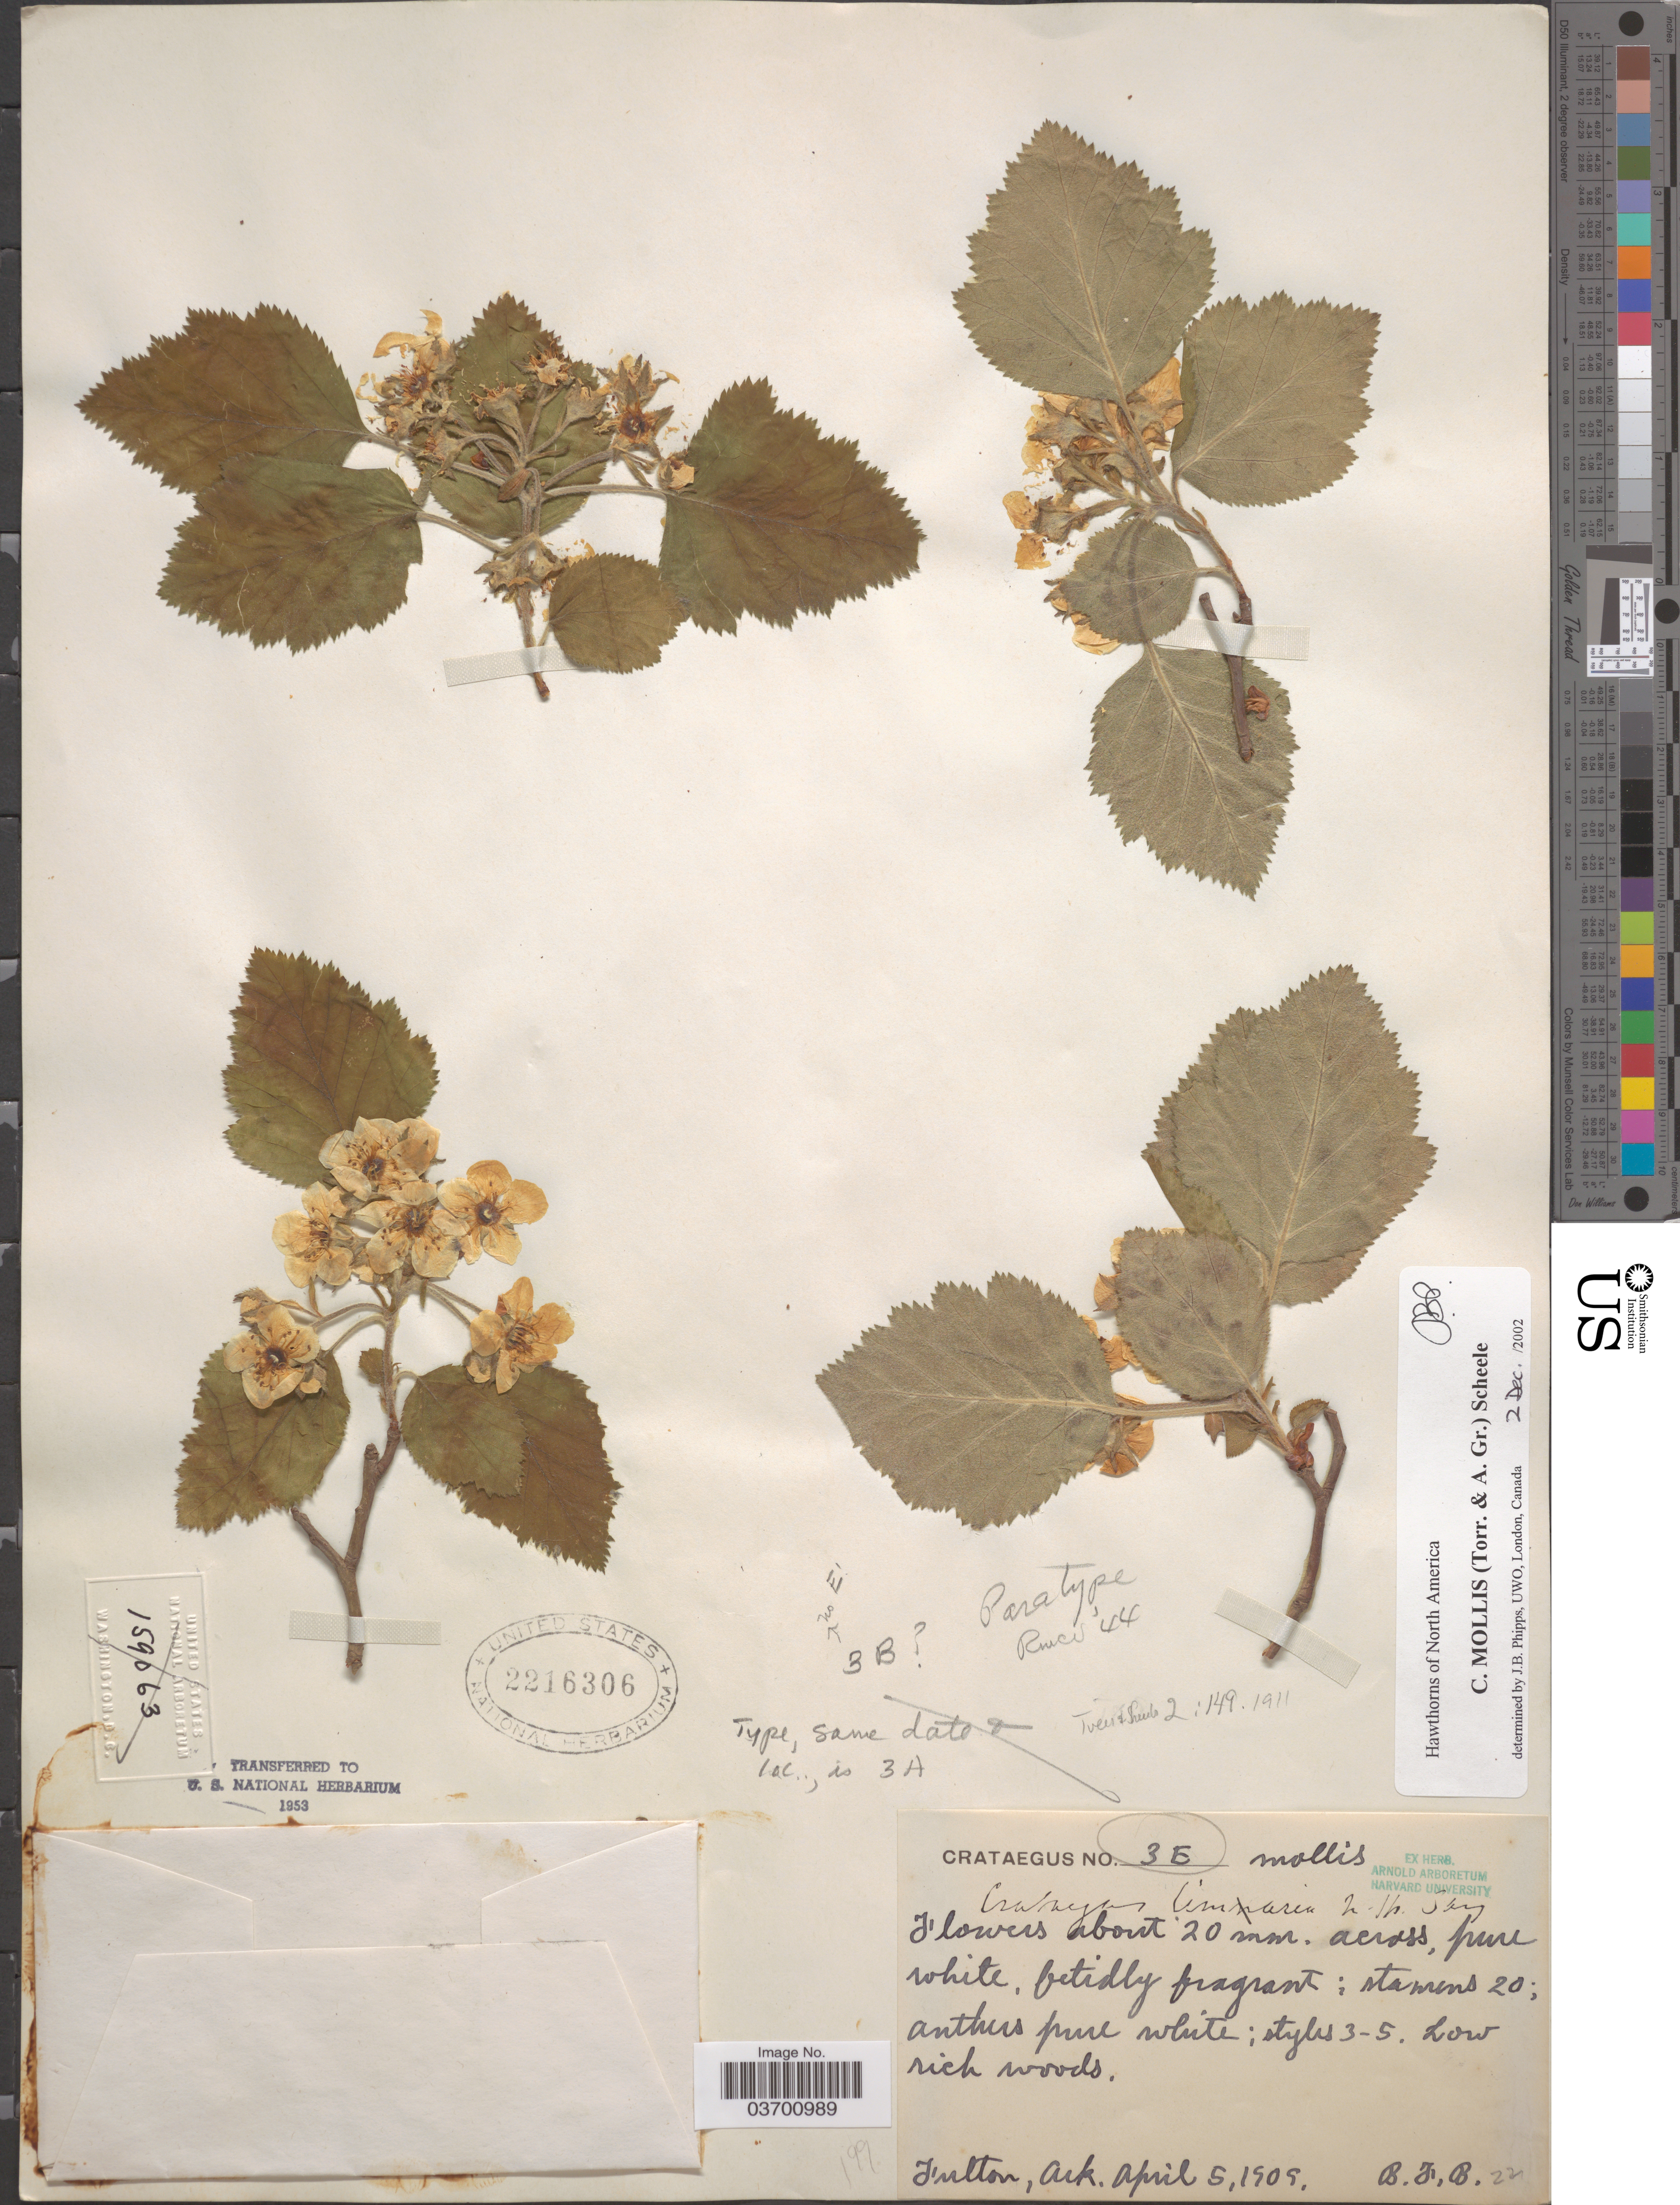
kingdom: Plantae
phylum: Tracheophyta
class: Magnoliopsida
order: Rosales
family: Rosaceae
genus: Crataegus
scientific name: Crataegus mollis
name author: (Torr. & A. Gray) Scheele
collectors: B. F. B.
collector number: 22/3B*?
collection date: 1909-04-05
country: United States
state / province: Arkansas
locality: Fulton.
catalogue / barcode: US 2216306